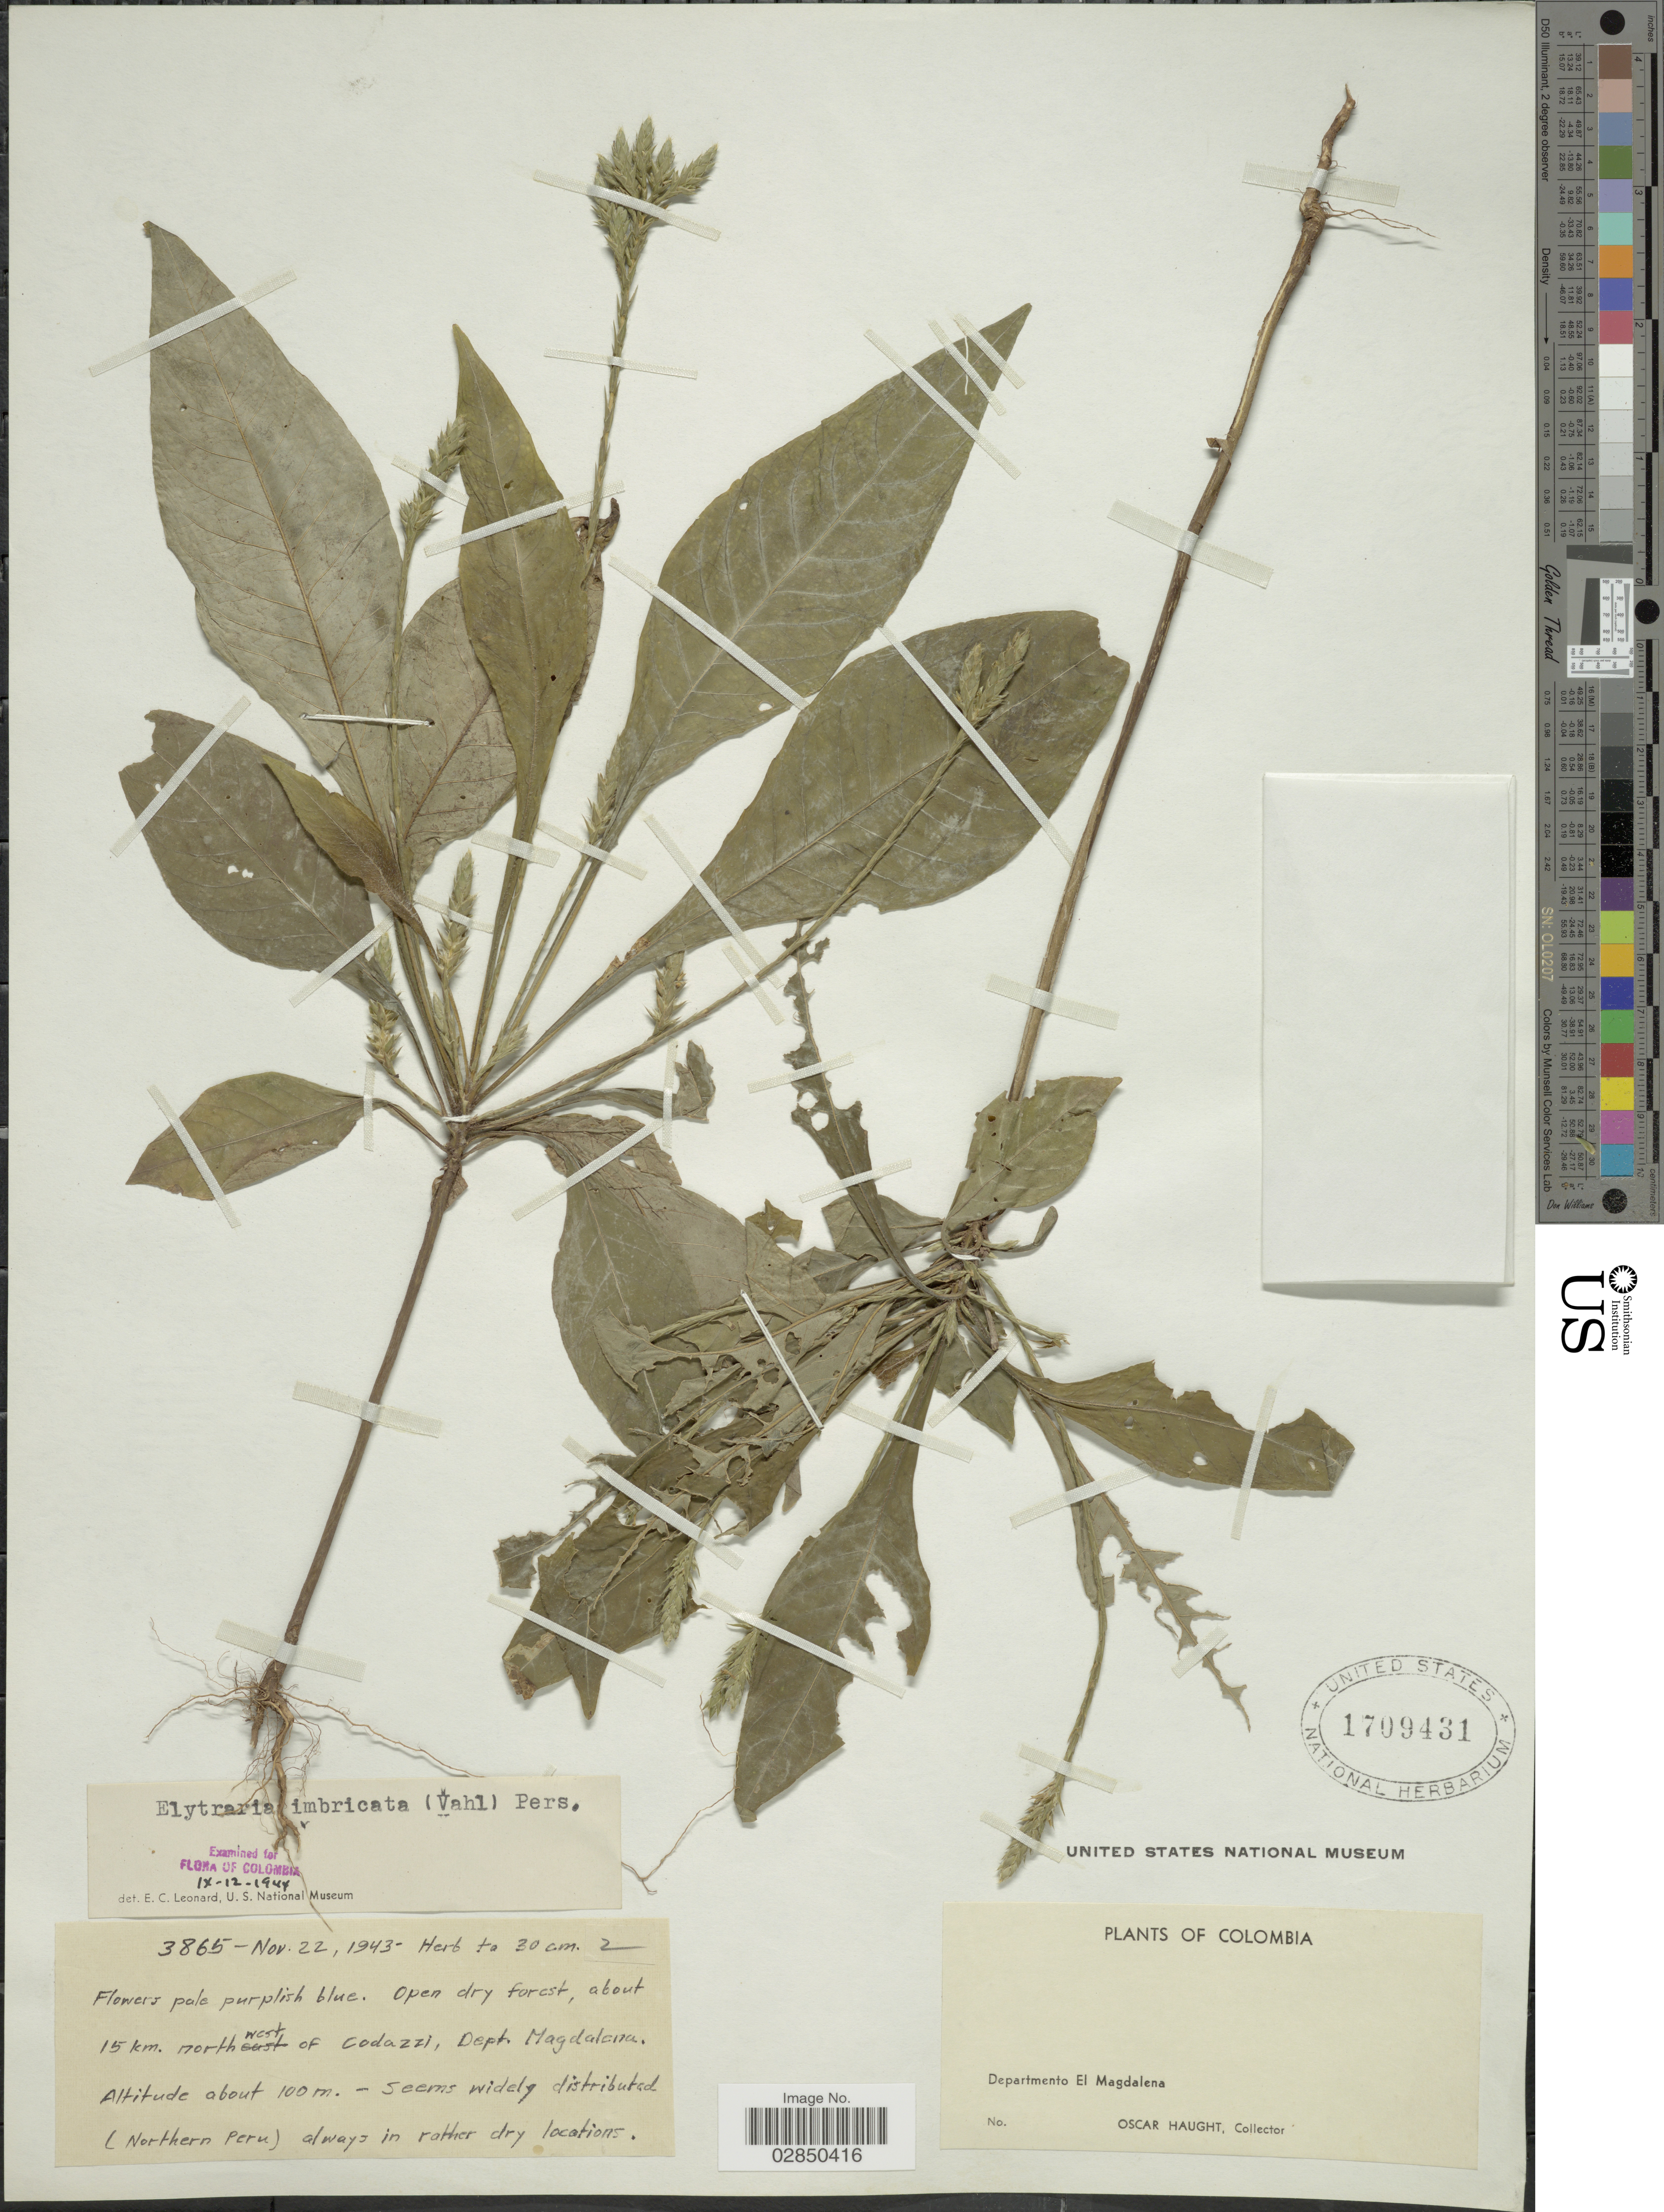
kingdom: Plantae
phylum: Tracheophyta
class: Magnoliopsida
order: Lamiales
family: Acanthaceae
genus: Elytraria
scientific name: Elytraria imbricata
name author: (Vahl) Pers.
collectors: O. Haught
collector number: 3865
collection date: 1943-11-22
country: Colombia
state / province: Magdalena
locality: Departamento El Magdalena. About 15 km. northwest of Codazzi.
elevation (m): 100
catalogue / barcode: US 1709431